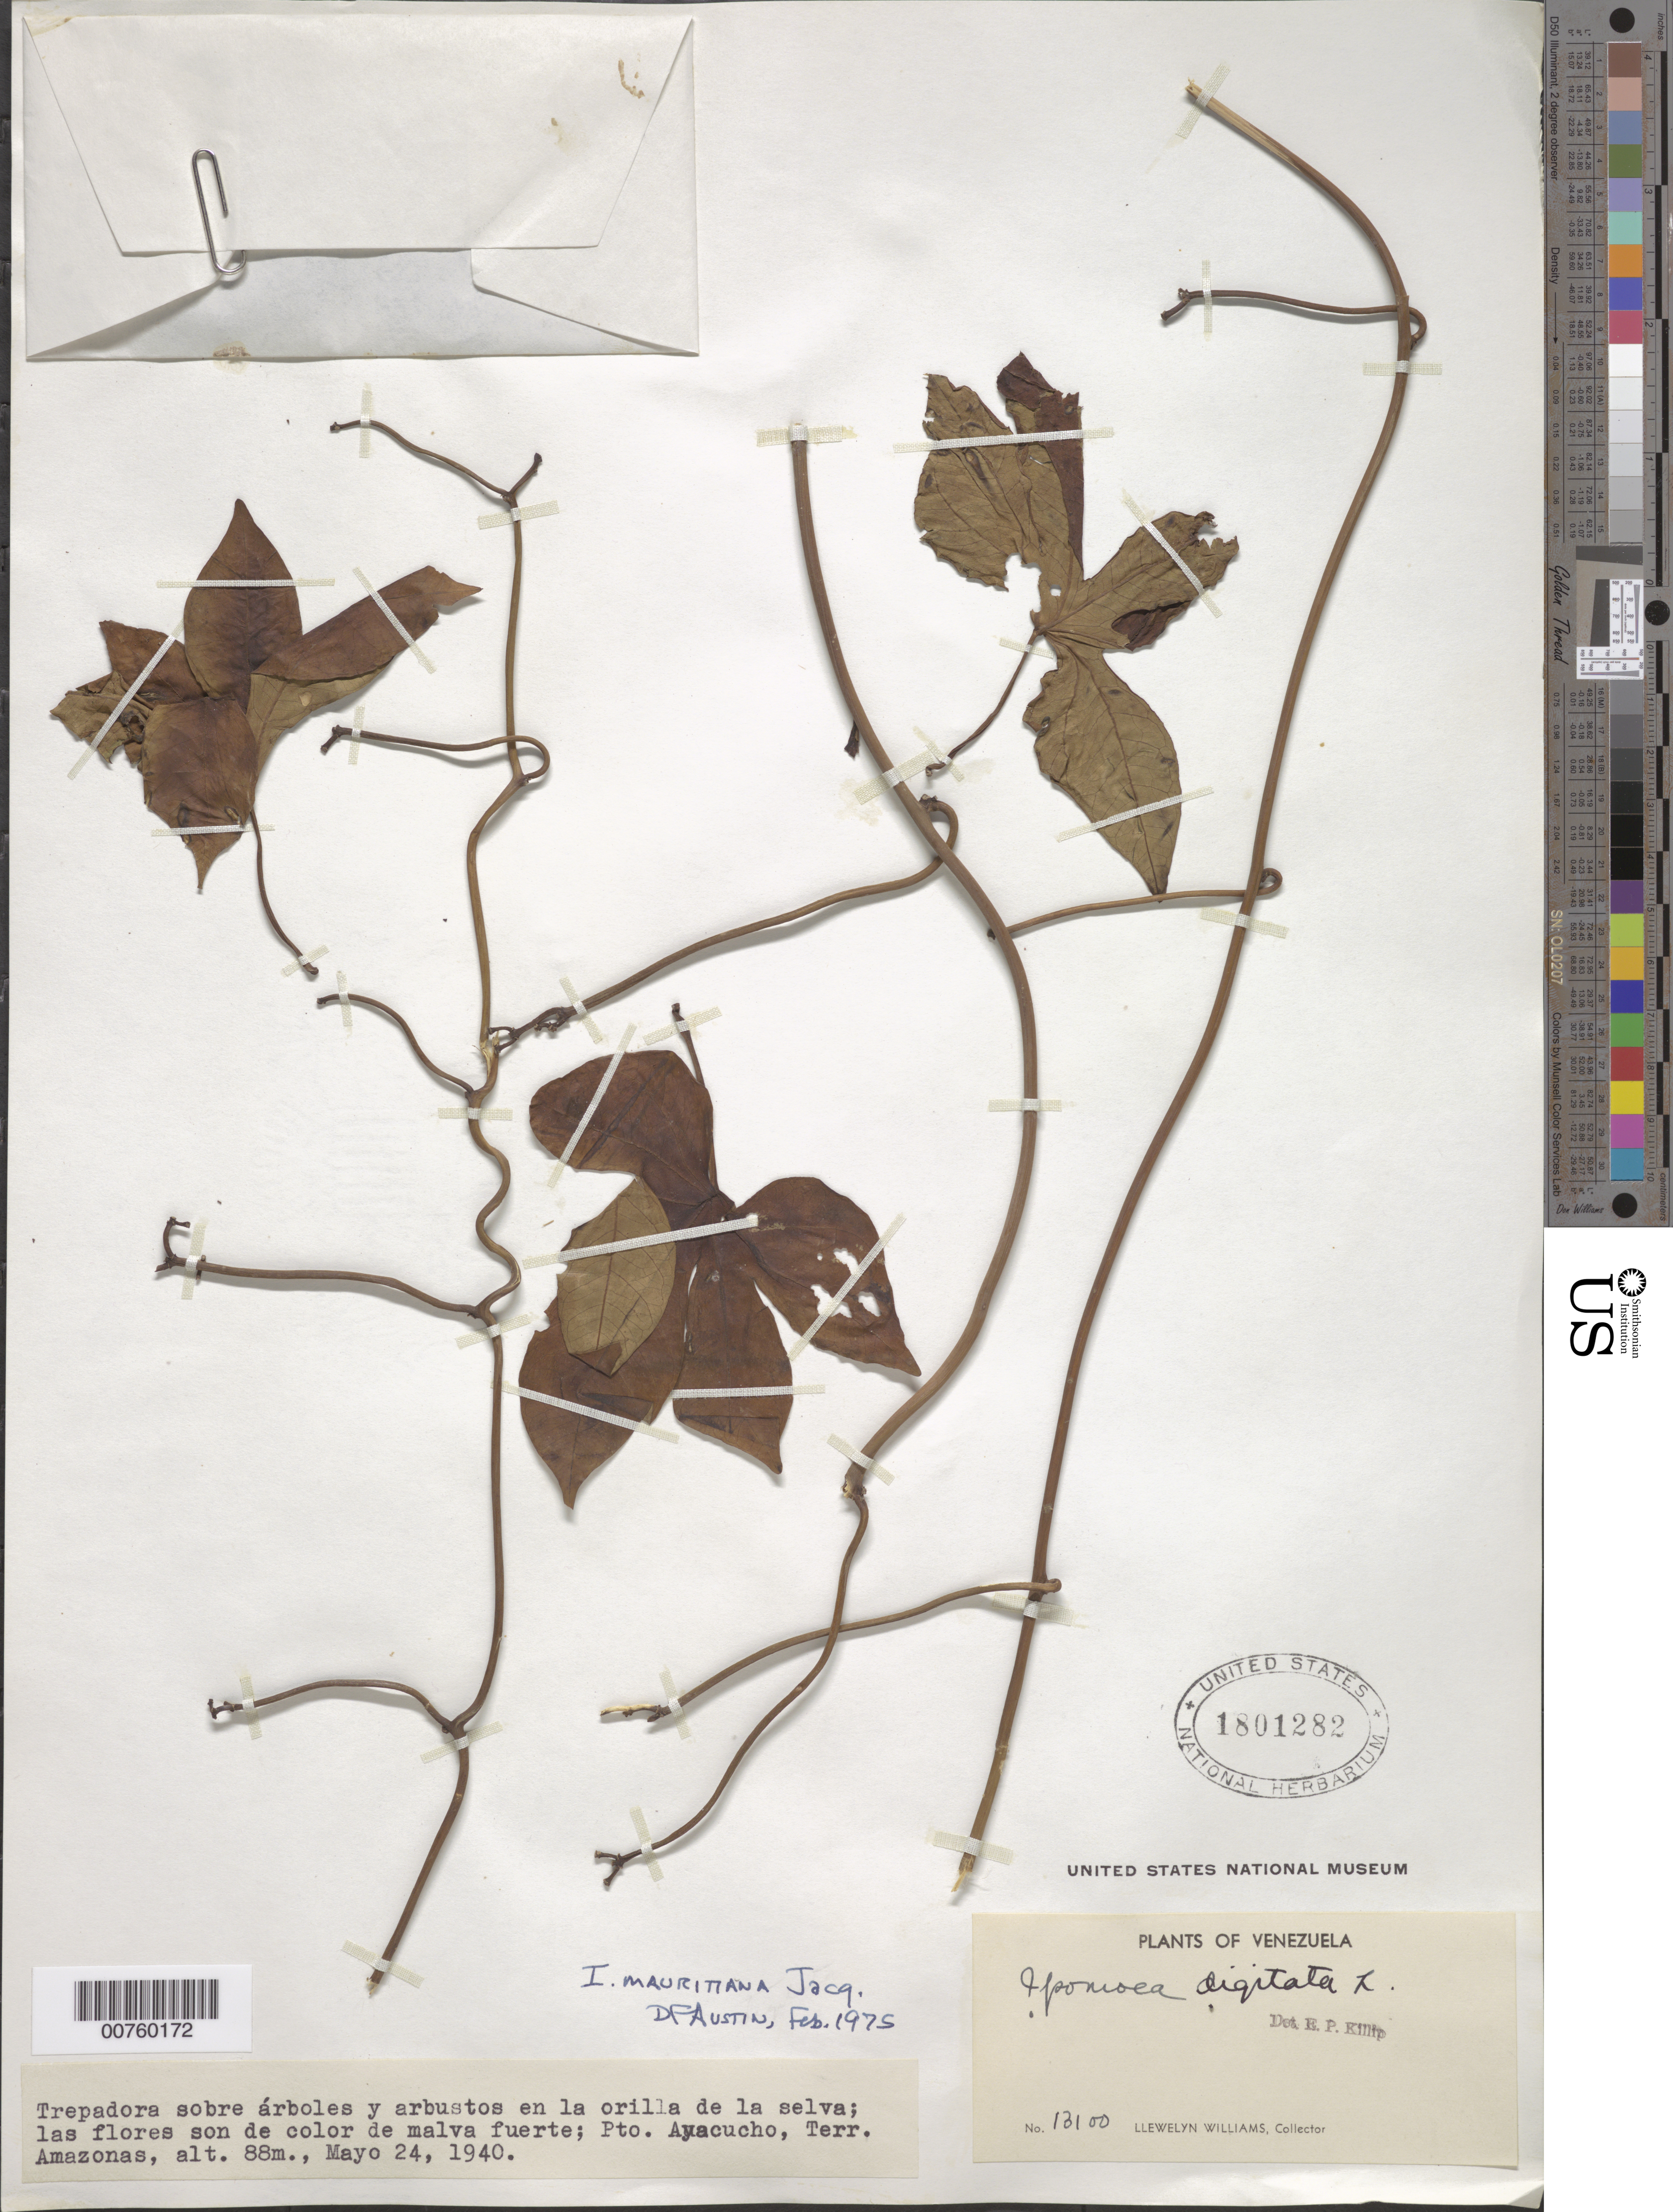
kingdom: Plantae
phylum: Tracheophyta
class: Magnoliopsida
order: Solanales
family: Convolvulaceae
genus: Ipomoea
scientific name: Ipomoea mauritiana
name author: Jacq.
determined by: Austin, D. F.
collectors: Ll. Williams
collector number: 13100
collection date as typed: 24-May-40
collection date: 1940-05-24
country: Venezuela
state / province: Amazonas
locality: Puerto Ayacucho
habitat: On trees and shrubs at edge of forest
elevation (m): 88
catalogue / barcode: US 1801282